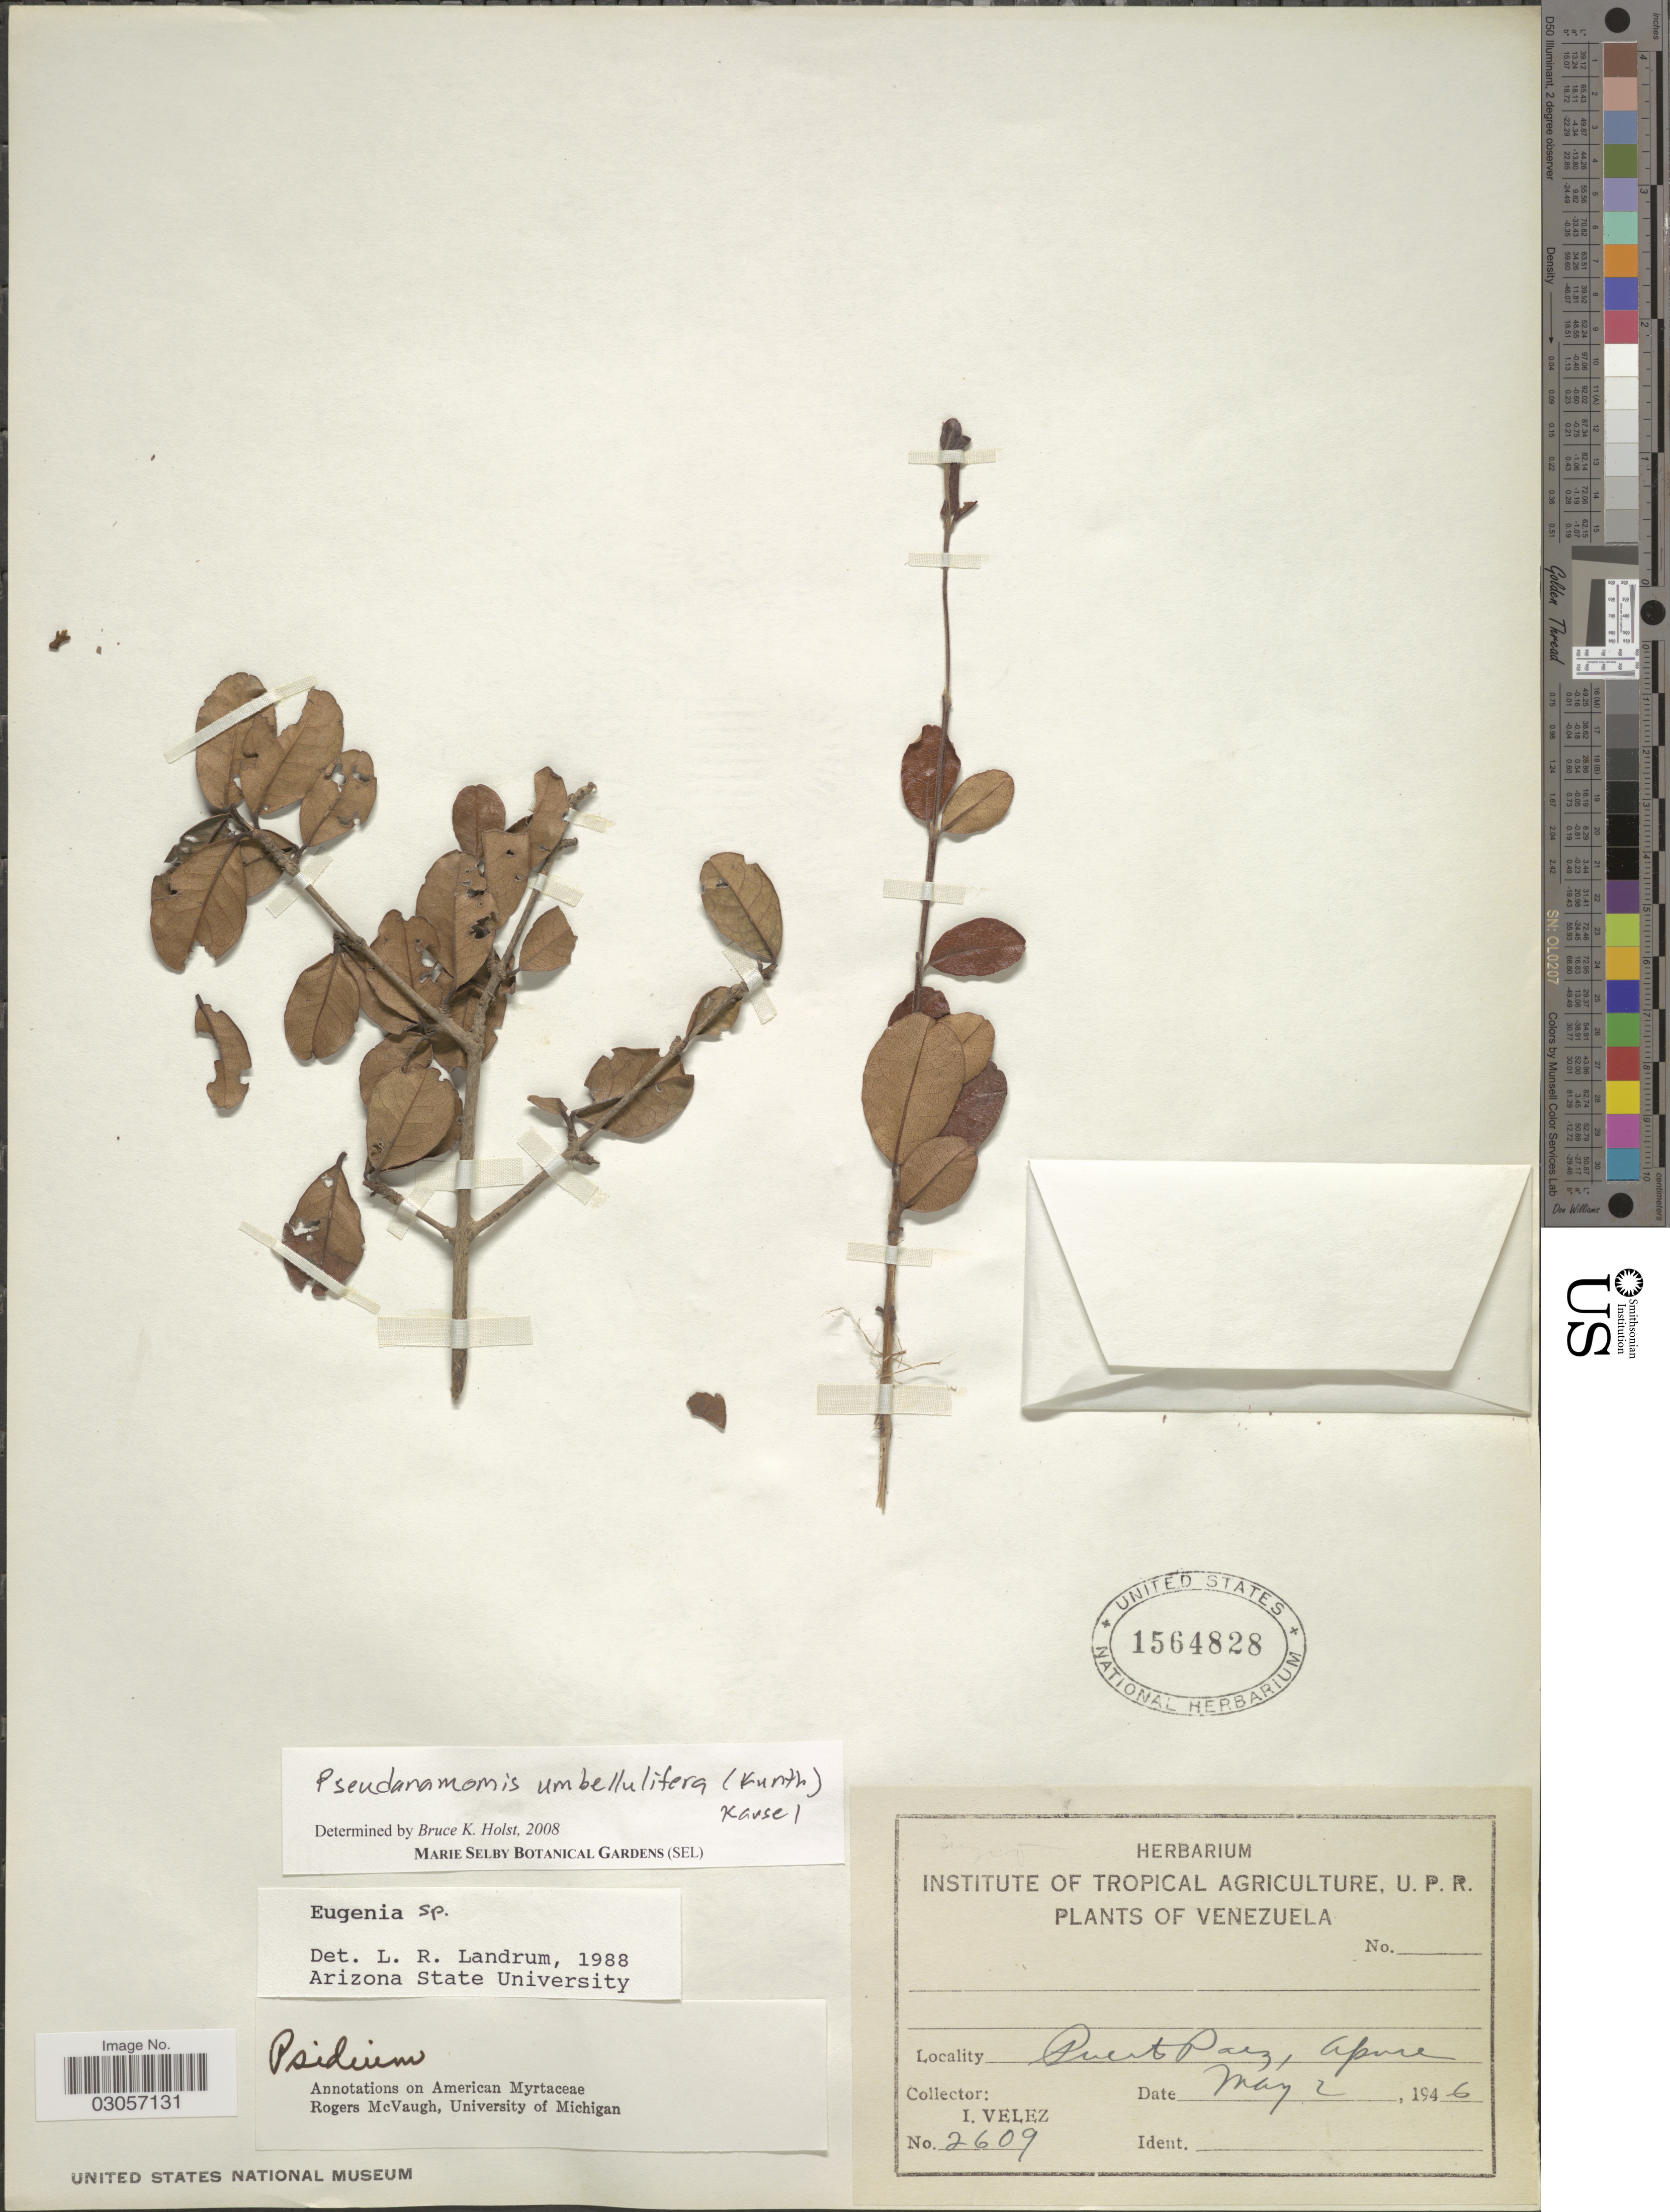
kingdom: Plantae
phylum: Tracheophyta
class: Magnoliopsida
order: Myrtales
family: Myrtaceae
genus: Eugenia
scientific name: Eugenia umbellulifera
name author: (Kunth) Krug & Urb.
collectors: I. Velez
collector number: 2609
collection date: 1946-05-02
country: Venezuela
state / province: Apure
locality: Puerto Paez.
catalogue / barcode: US 1564828